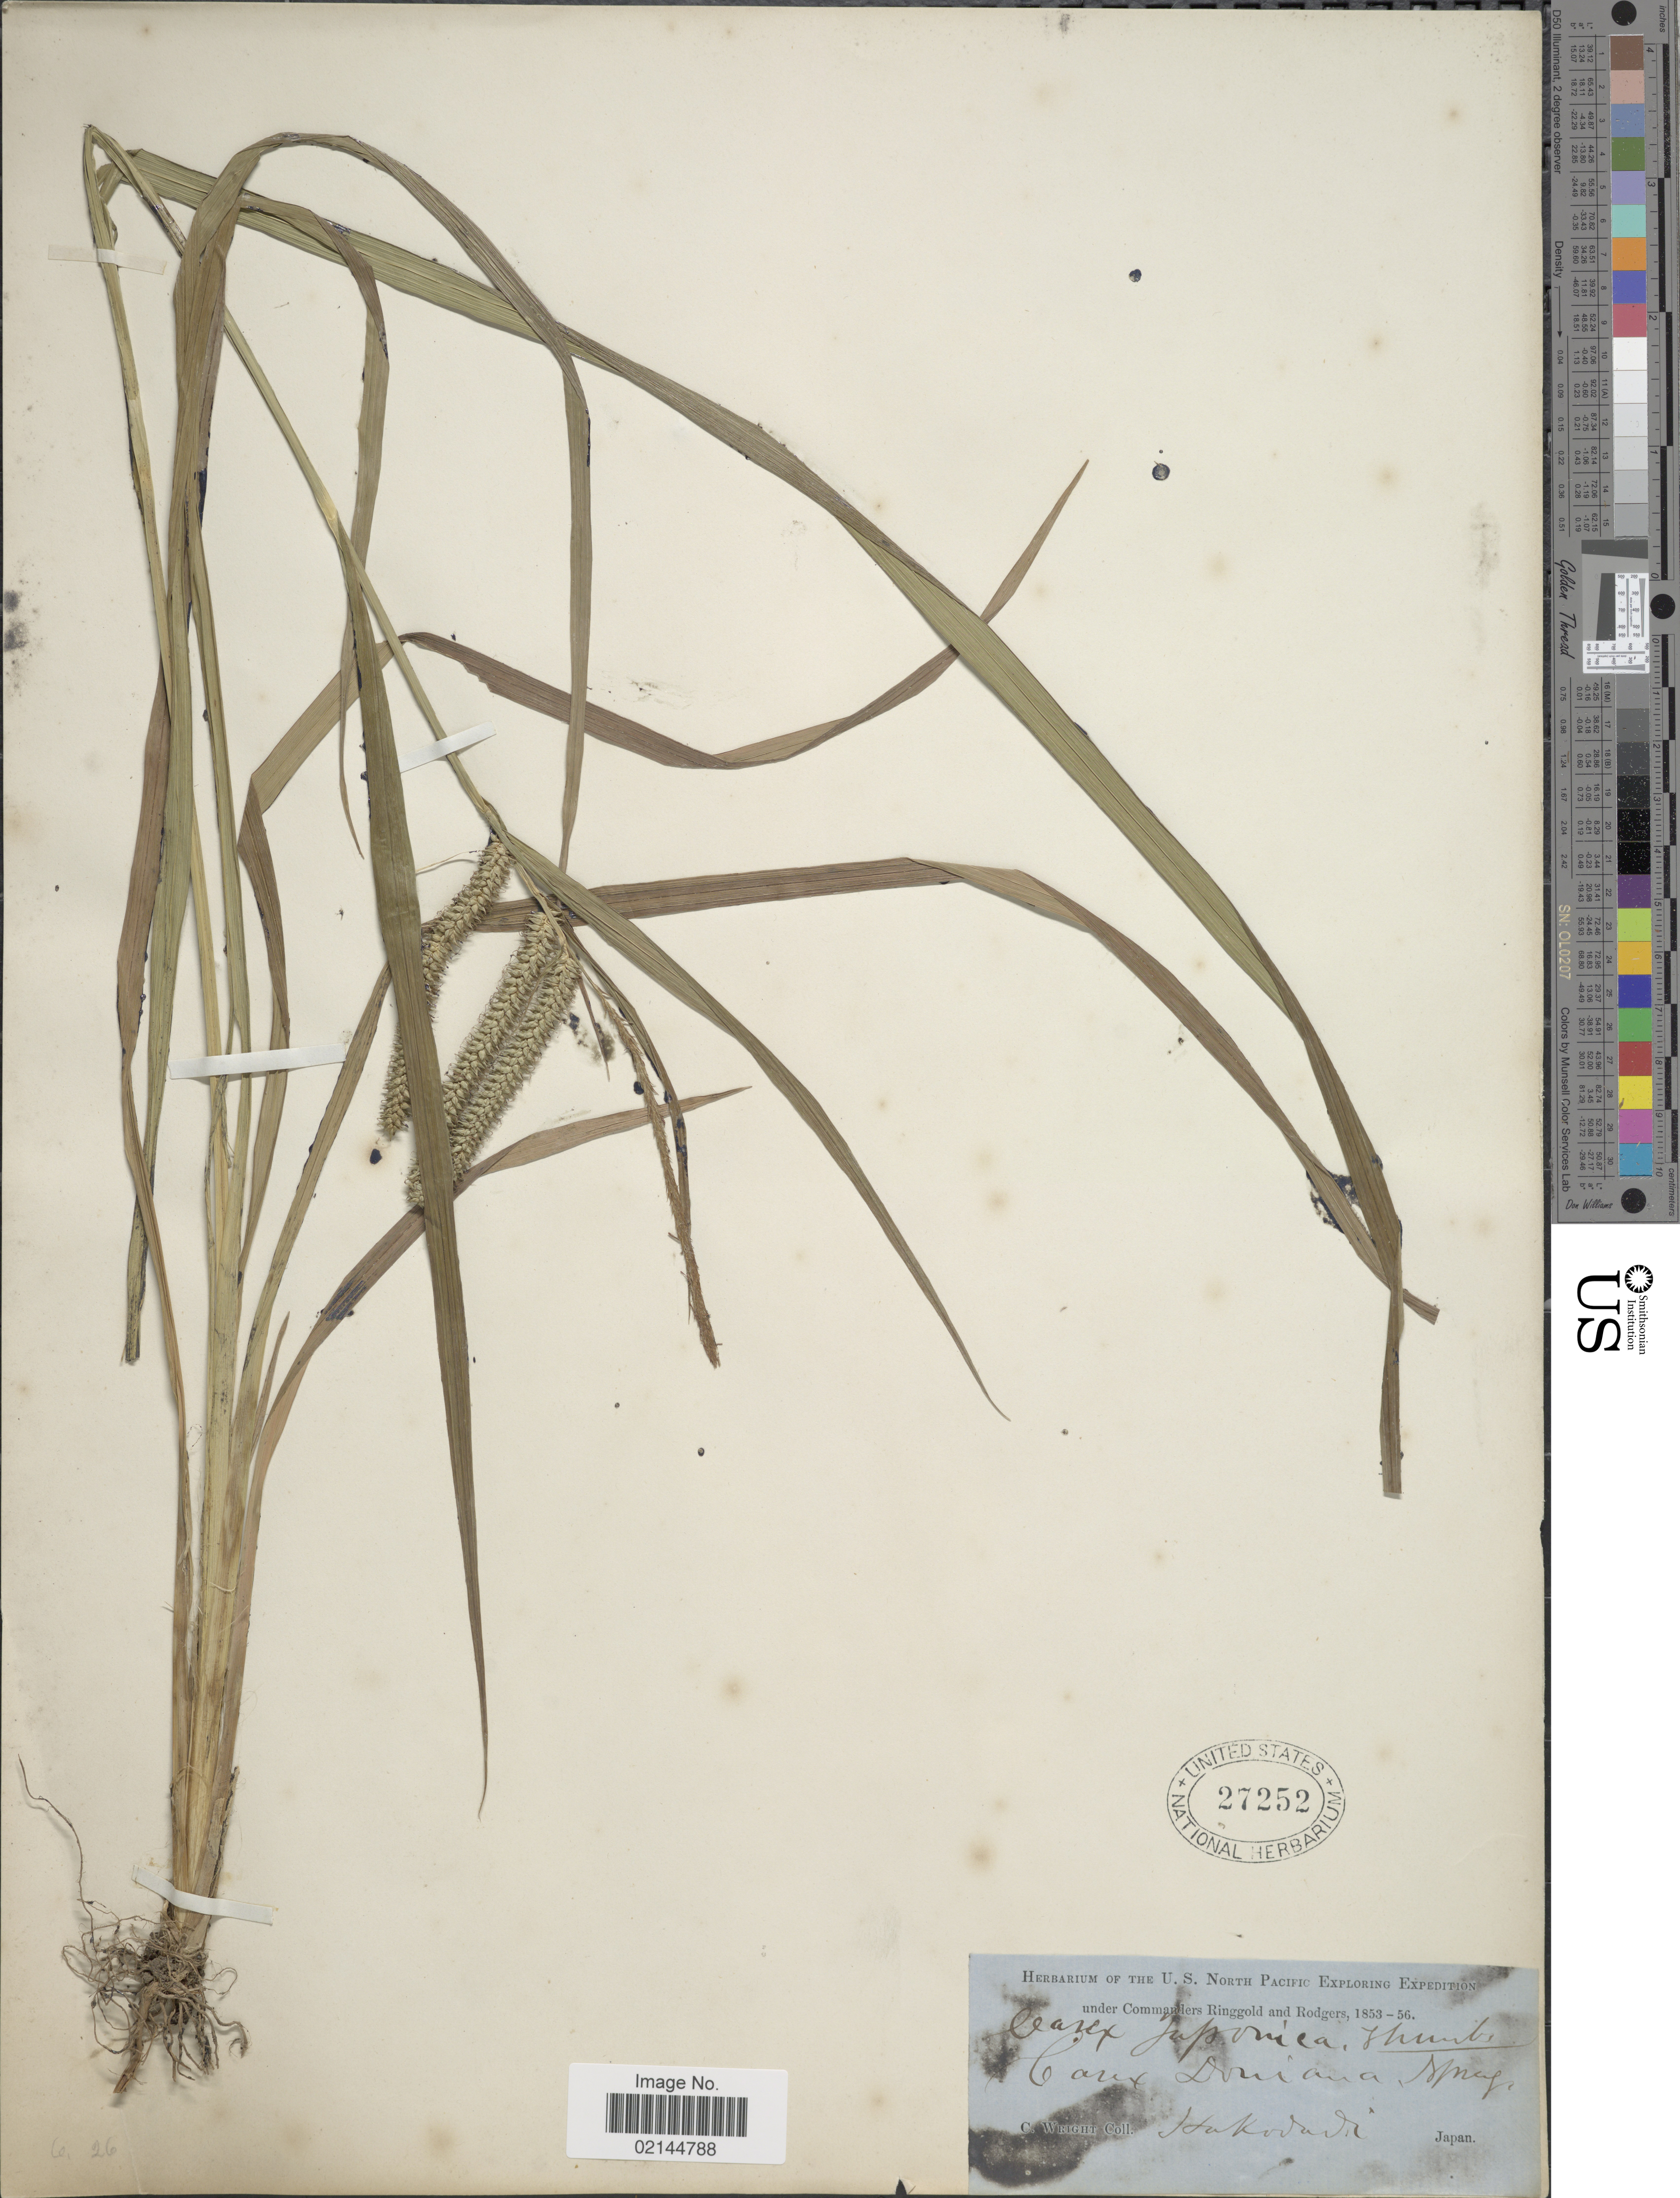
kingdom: Plantae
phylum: Tracheophyta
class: Liliopsida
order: Poales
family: Cyperaceae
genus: Carex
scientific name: Carex japonica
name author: Thunb.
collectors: C. Wright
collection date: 1853/1856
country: Japan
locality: Hakodadi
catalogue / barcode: US 27252